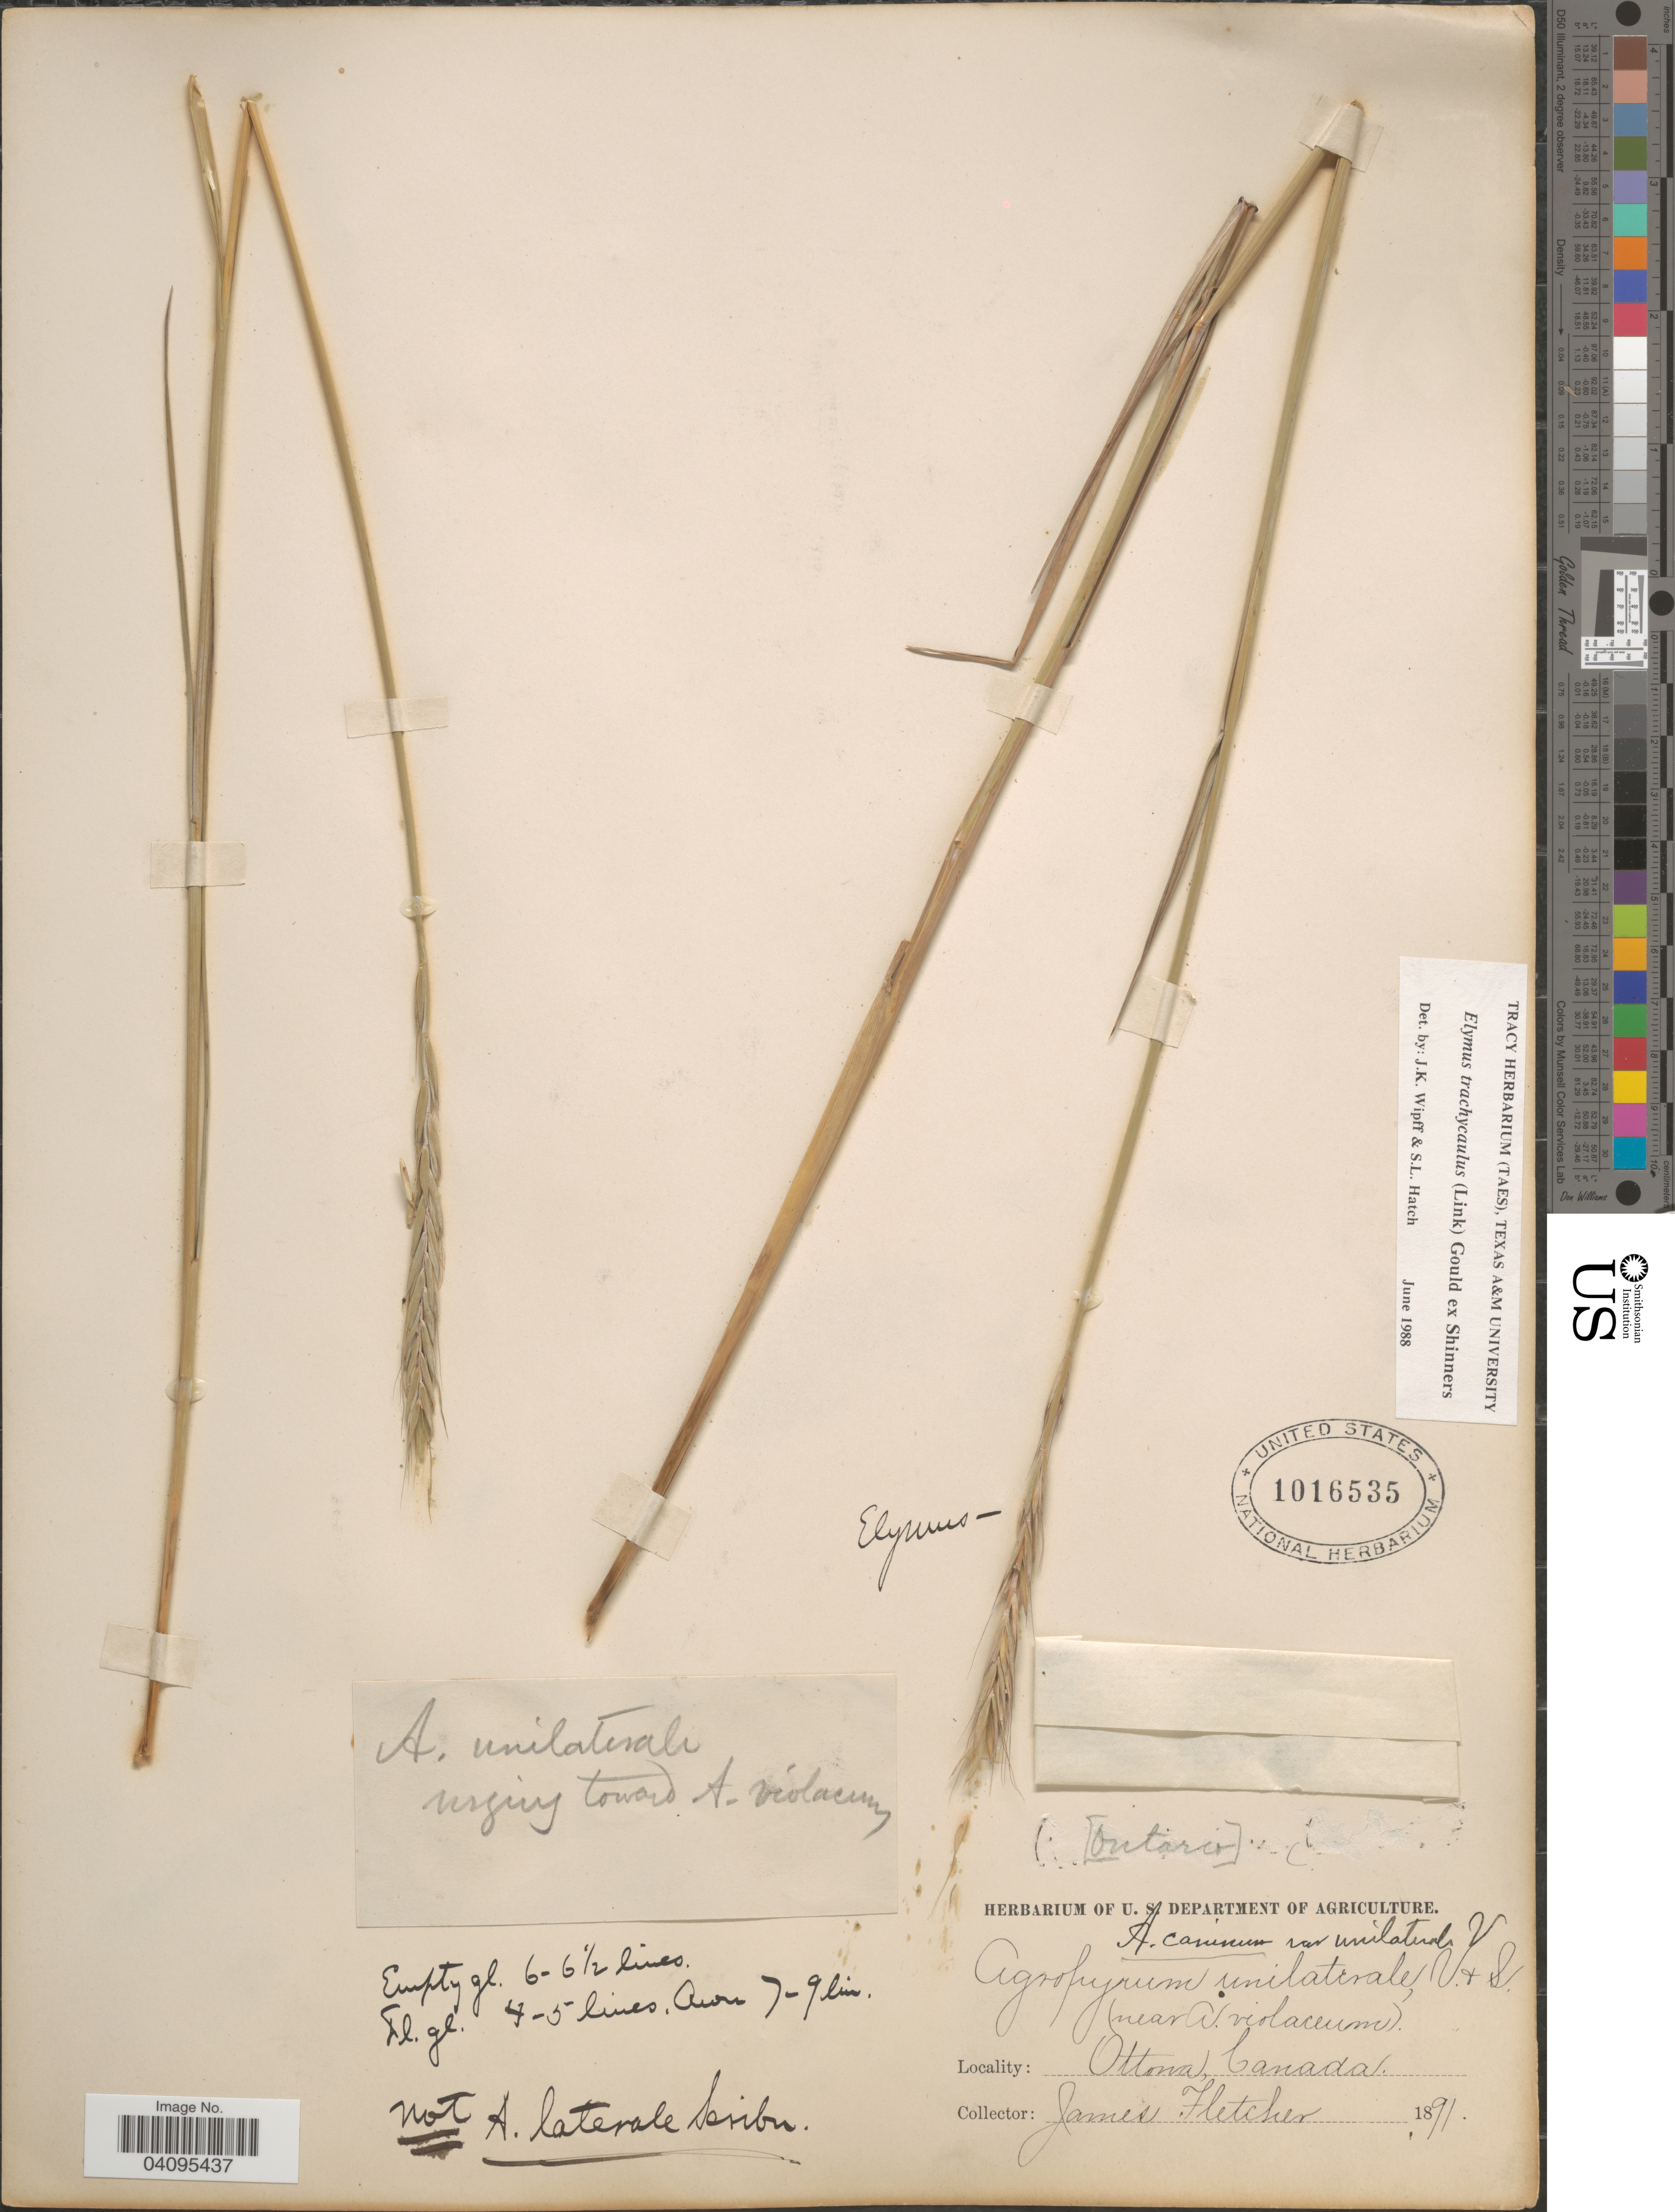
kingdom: Plantae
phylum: Tracheophyta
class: Liliopsida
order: Poales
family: Poaceae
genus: Elymus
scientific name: Elymus trachycaulus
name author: (Link) Gould ex Shinners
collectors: J. Fletcher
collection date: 1891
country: Canada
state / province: Ontario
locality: Ottawa.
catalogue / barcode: US 1016535